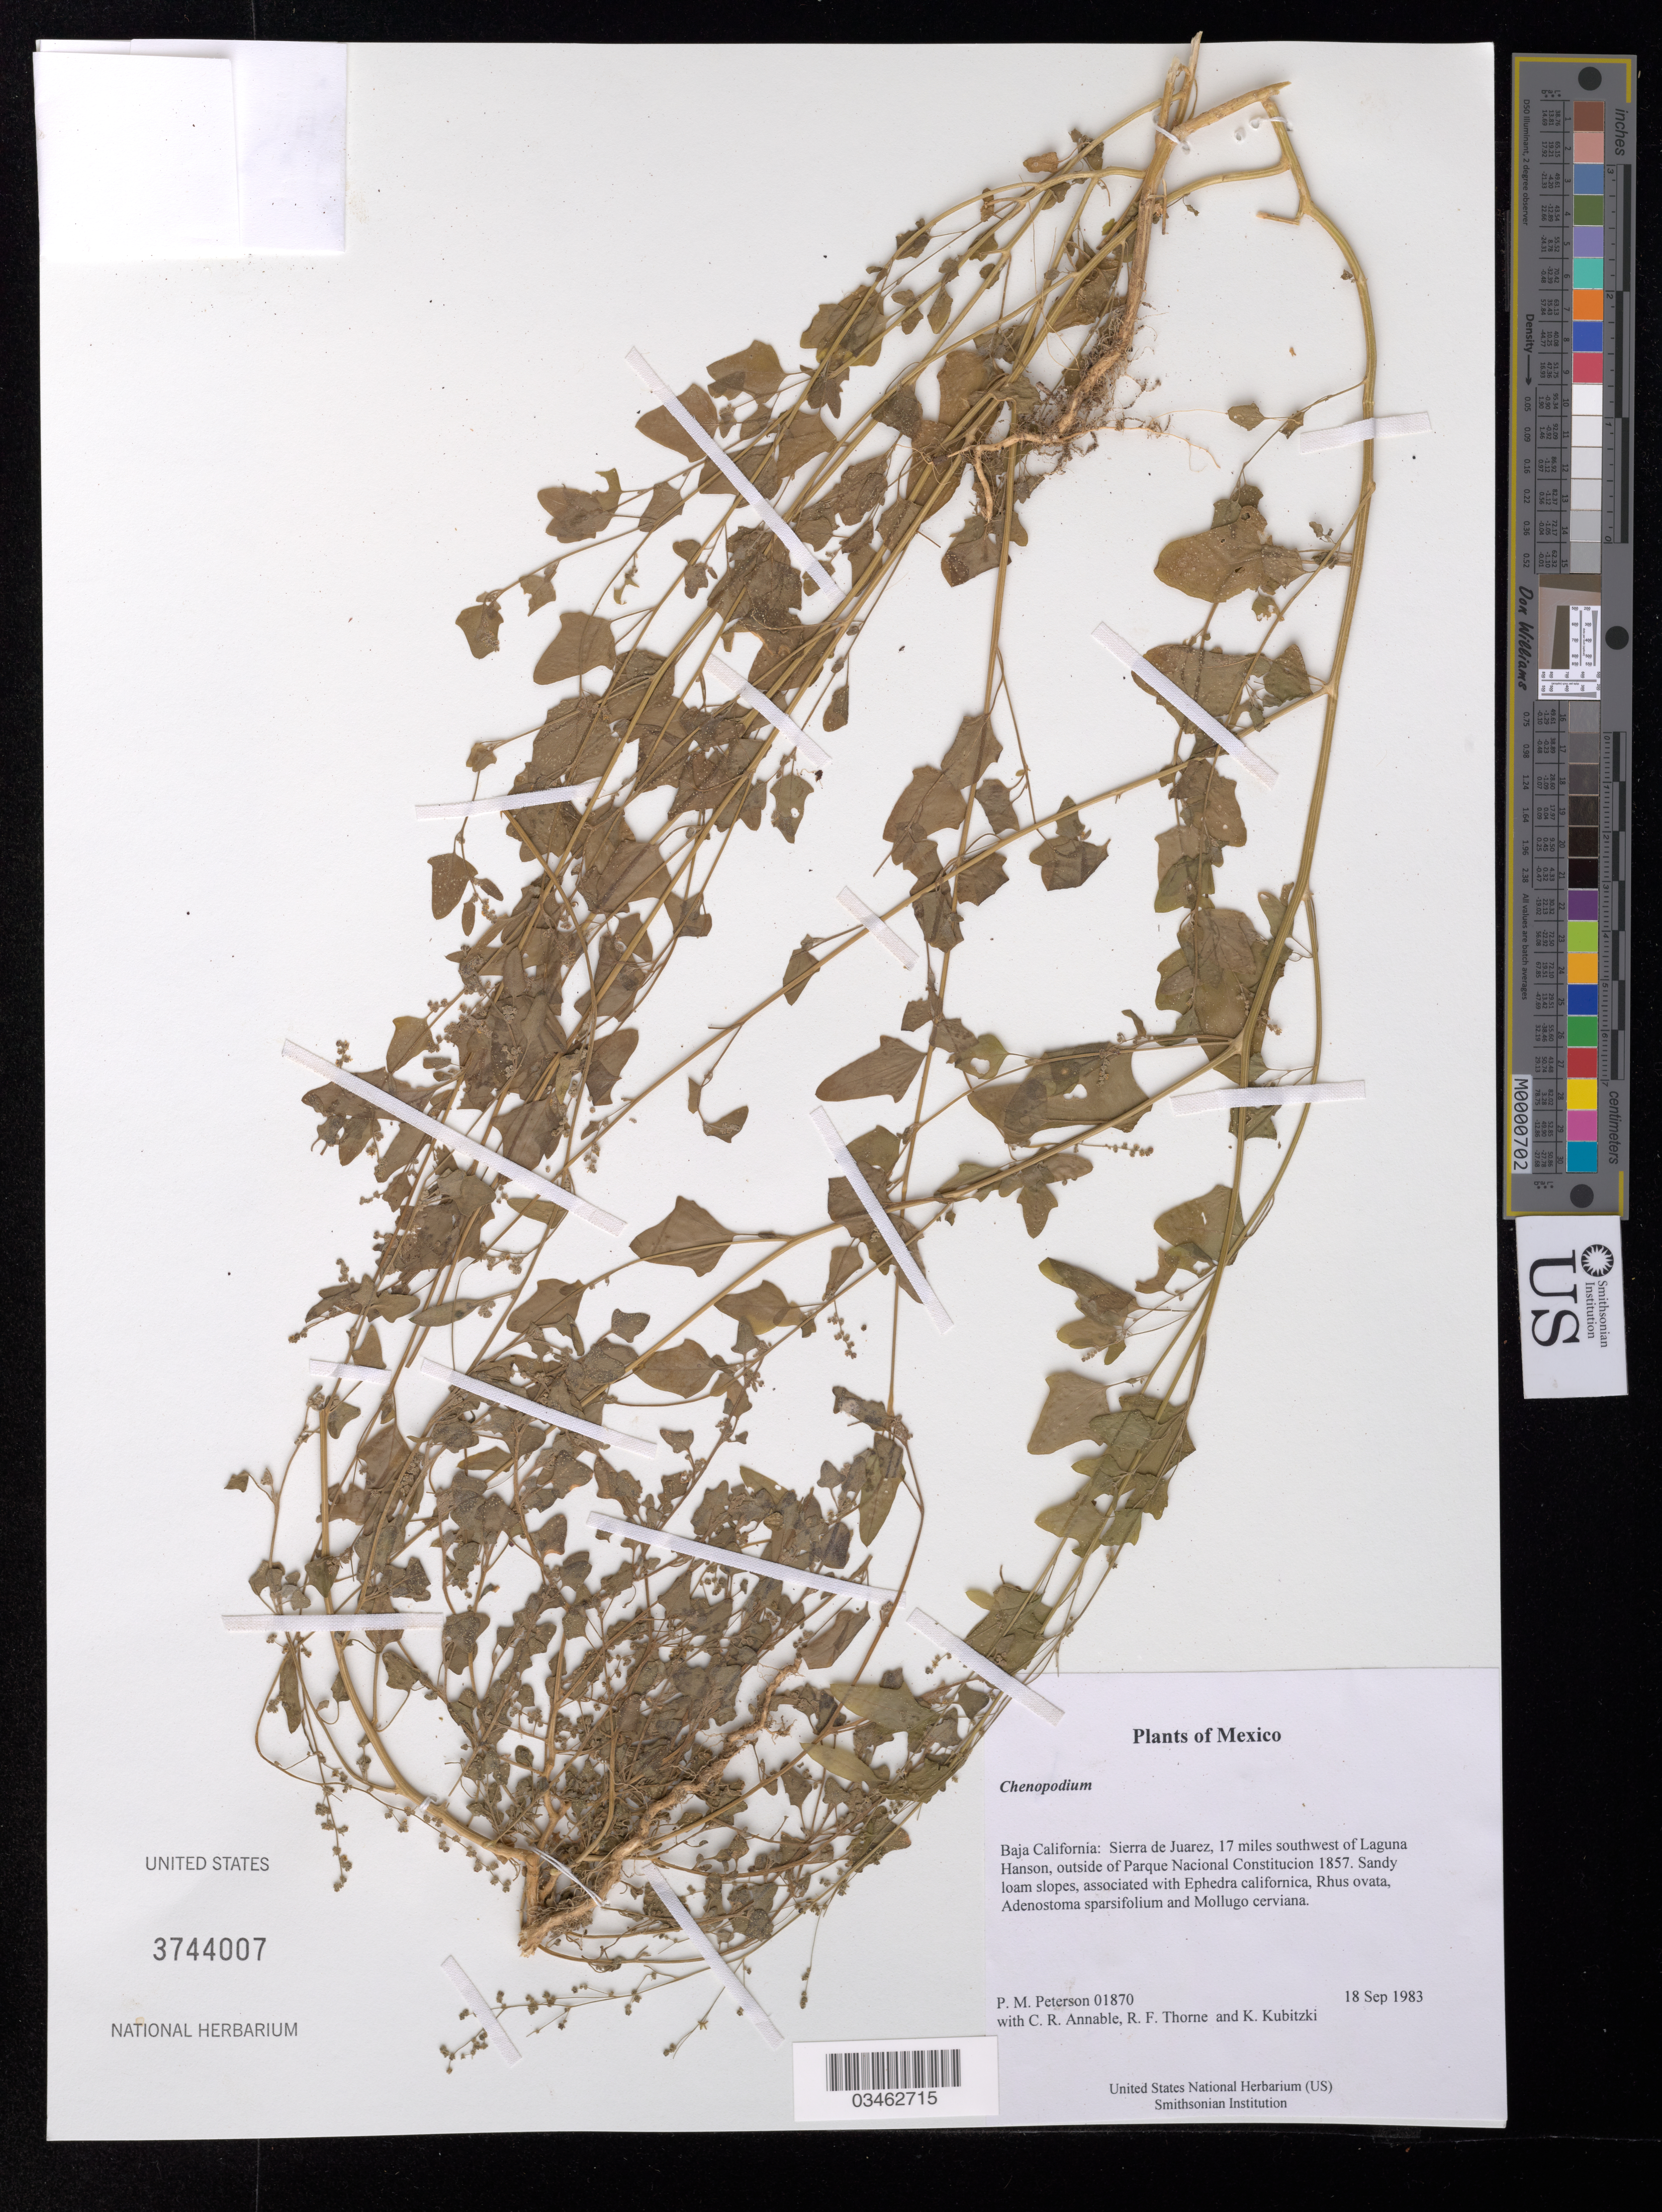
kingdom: Plantae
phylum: Tracheophyta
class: Magnoliopsida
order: Caryophyllales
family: Amaranthaceae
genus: Chenopodium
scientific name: Chenopodium sp.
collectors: P. M. Peterson, C. R. Annable, R. F. Thorne & K. Kubitzki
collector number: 01870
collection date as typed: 18 Sep 1983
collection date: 1983-09-18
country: Mexico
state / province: Baja California Norte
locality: Sierra de Juarez, 17 miles southwest of Laguna Hanson, outside of Parque Nacional Constitucion 1857.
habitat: Sandy loam slopes, associated with Ephedra californica, Rhus ovata, Adenostoma sparsifolium and Mollugo cerviana.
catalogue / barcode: US 3744007